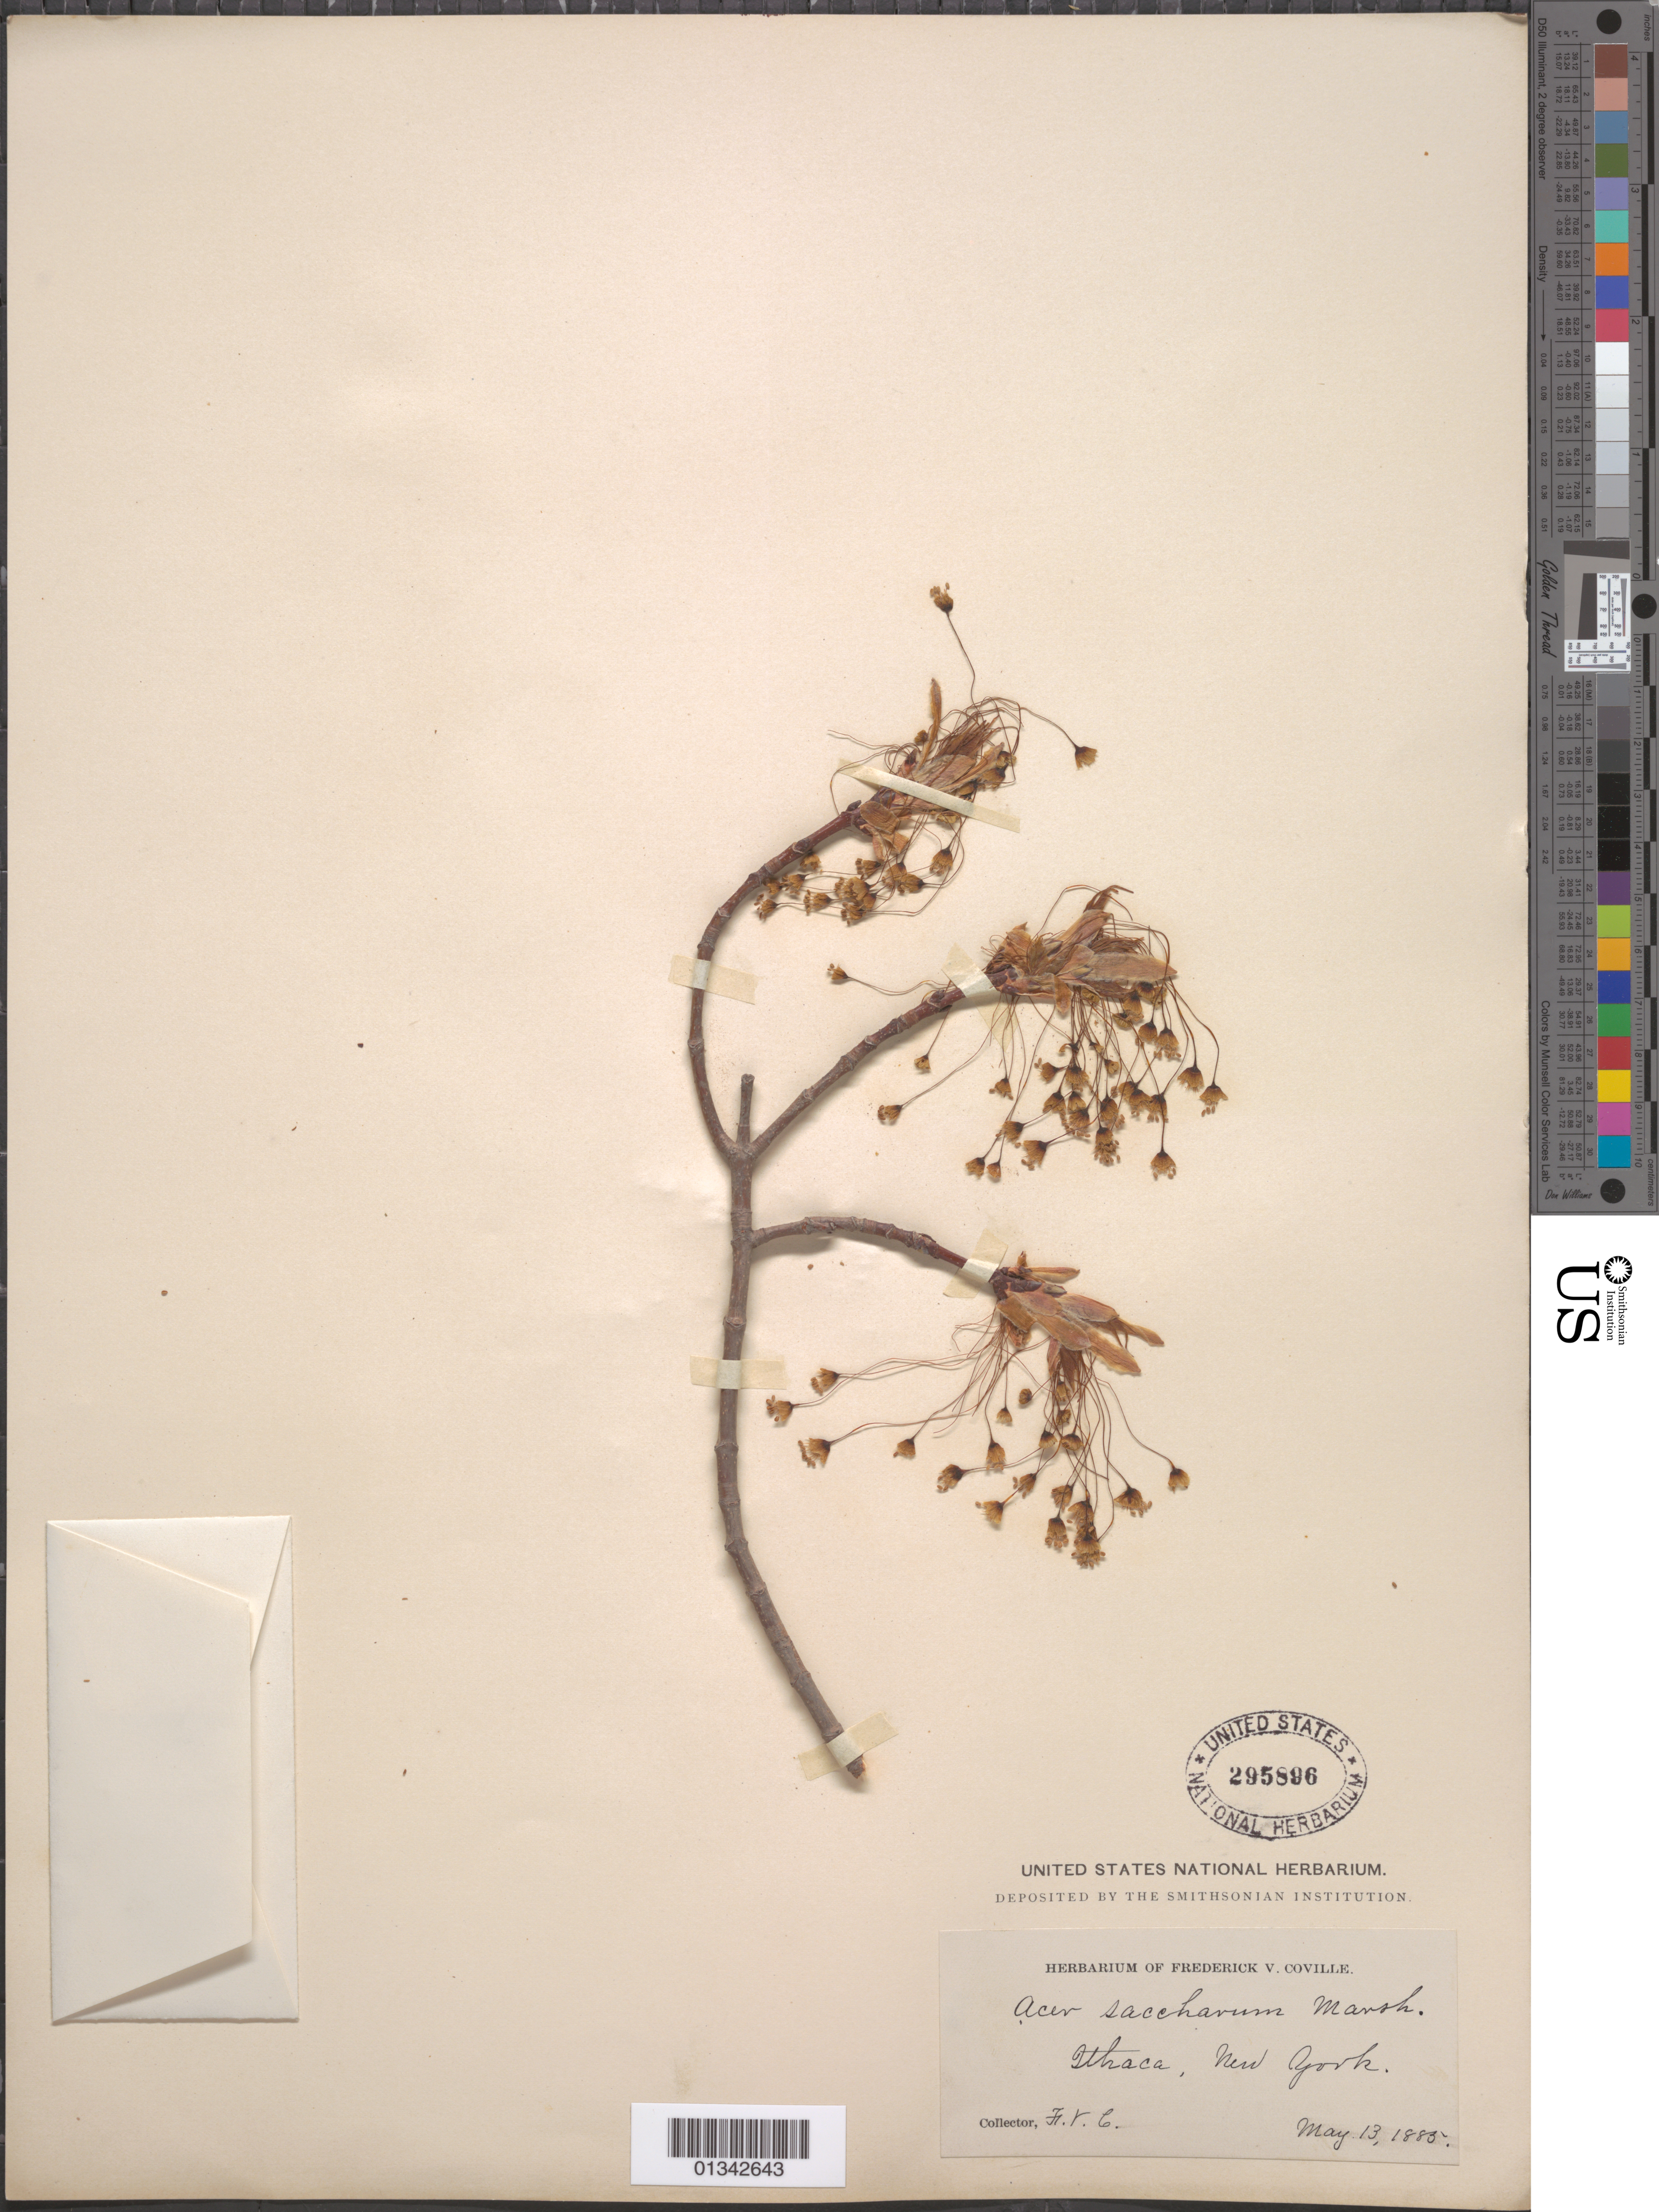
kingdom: Plantae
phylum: Tracheophyta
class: Magnoliopsida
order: Sapindales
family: Sapindaceae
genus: Acer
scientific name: Acer saccharum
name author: Marshall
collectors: F. V. Coville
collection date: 1885-05-13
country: United States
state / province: New York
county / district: Tompkins County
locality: Ithaca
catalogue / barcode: US 295896